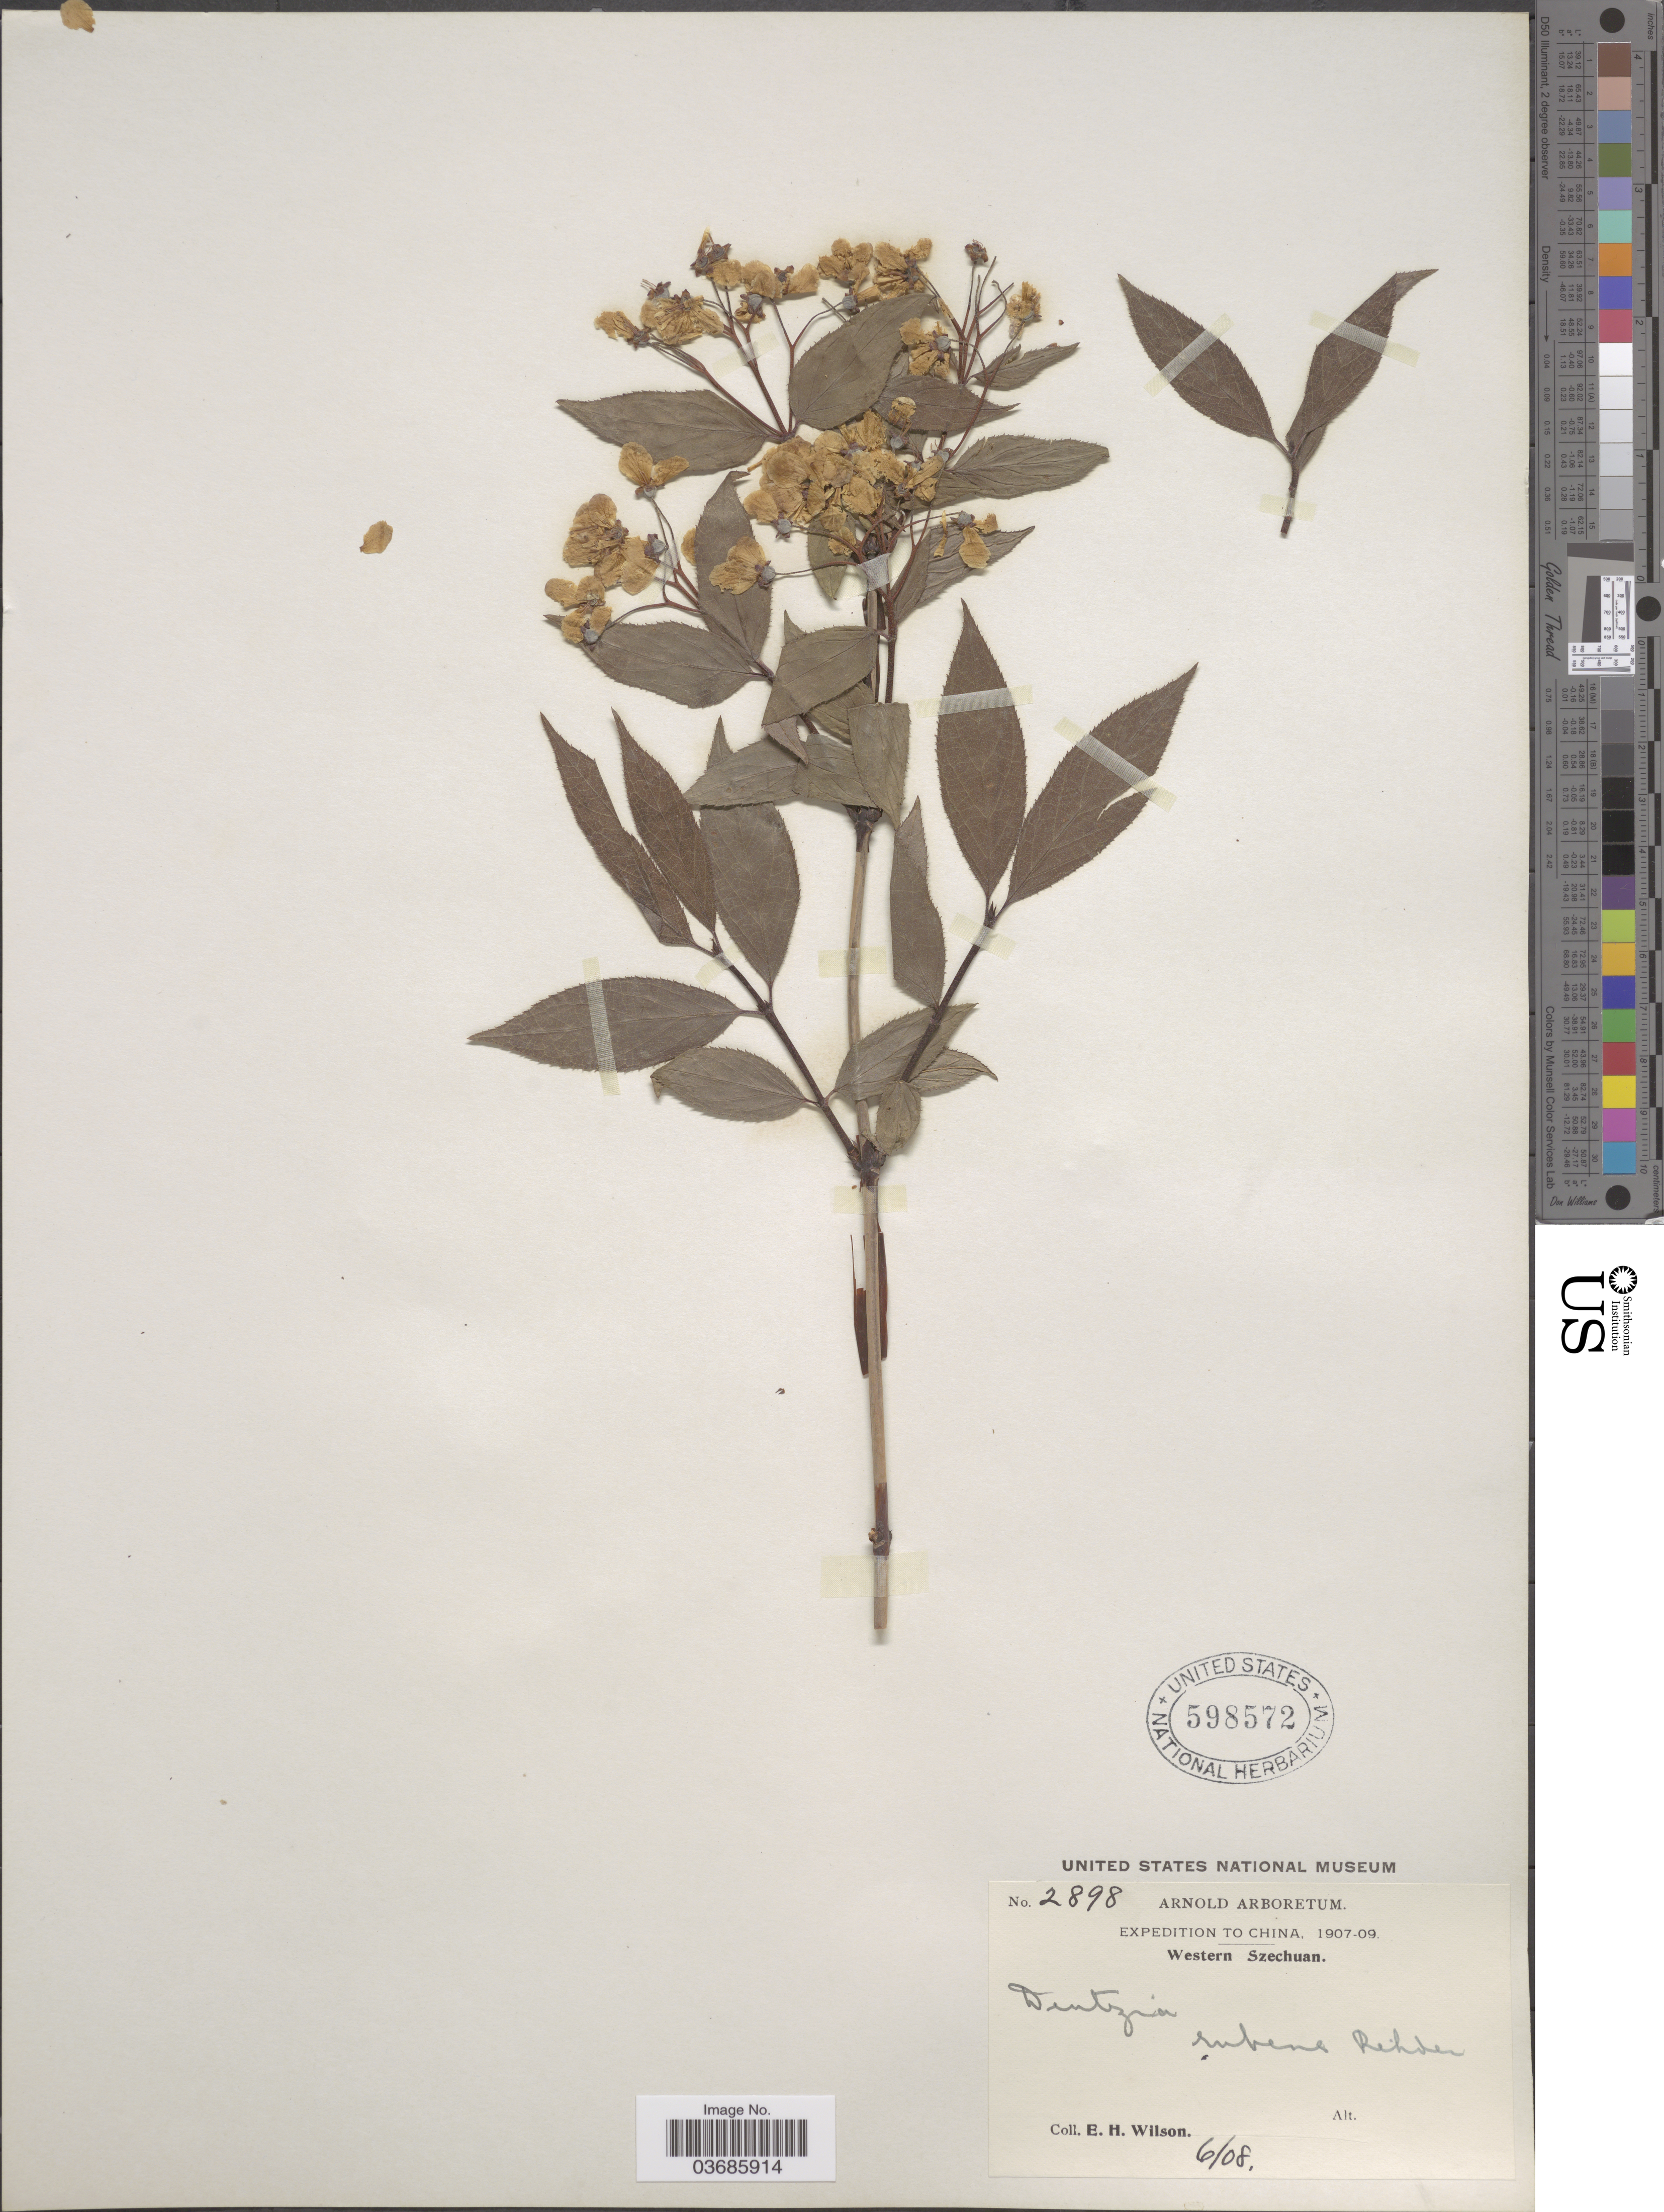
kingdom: Plantae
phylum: Tracheophyta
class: Magnoliopsida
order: Cornales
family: Hydrangeaceae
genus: Deutzia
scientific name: Deutzia rubens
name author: Rehder in Sarg.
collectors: E. Wilson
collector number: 2898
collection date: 1908-06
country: China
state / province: Sichuan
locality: Expedition to China, 1907-09. Western Szechuan.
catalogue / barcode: US 598572